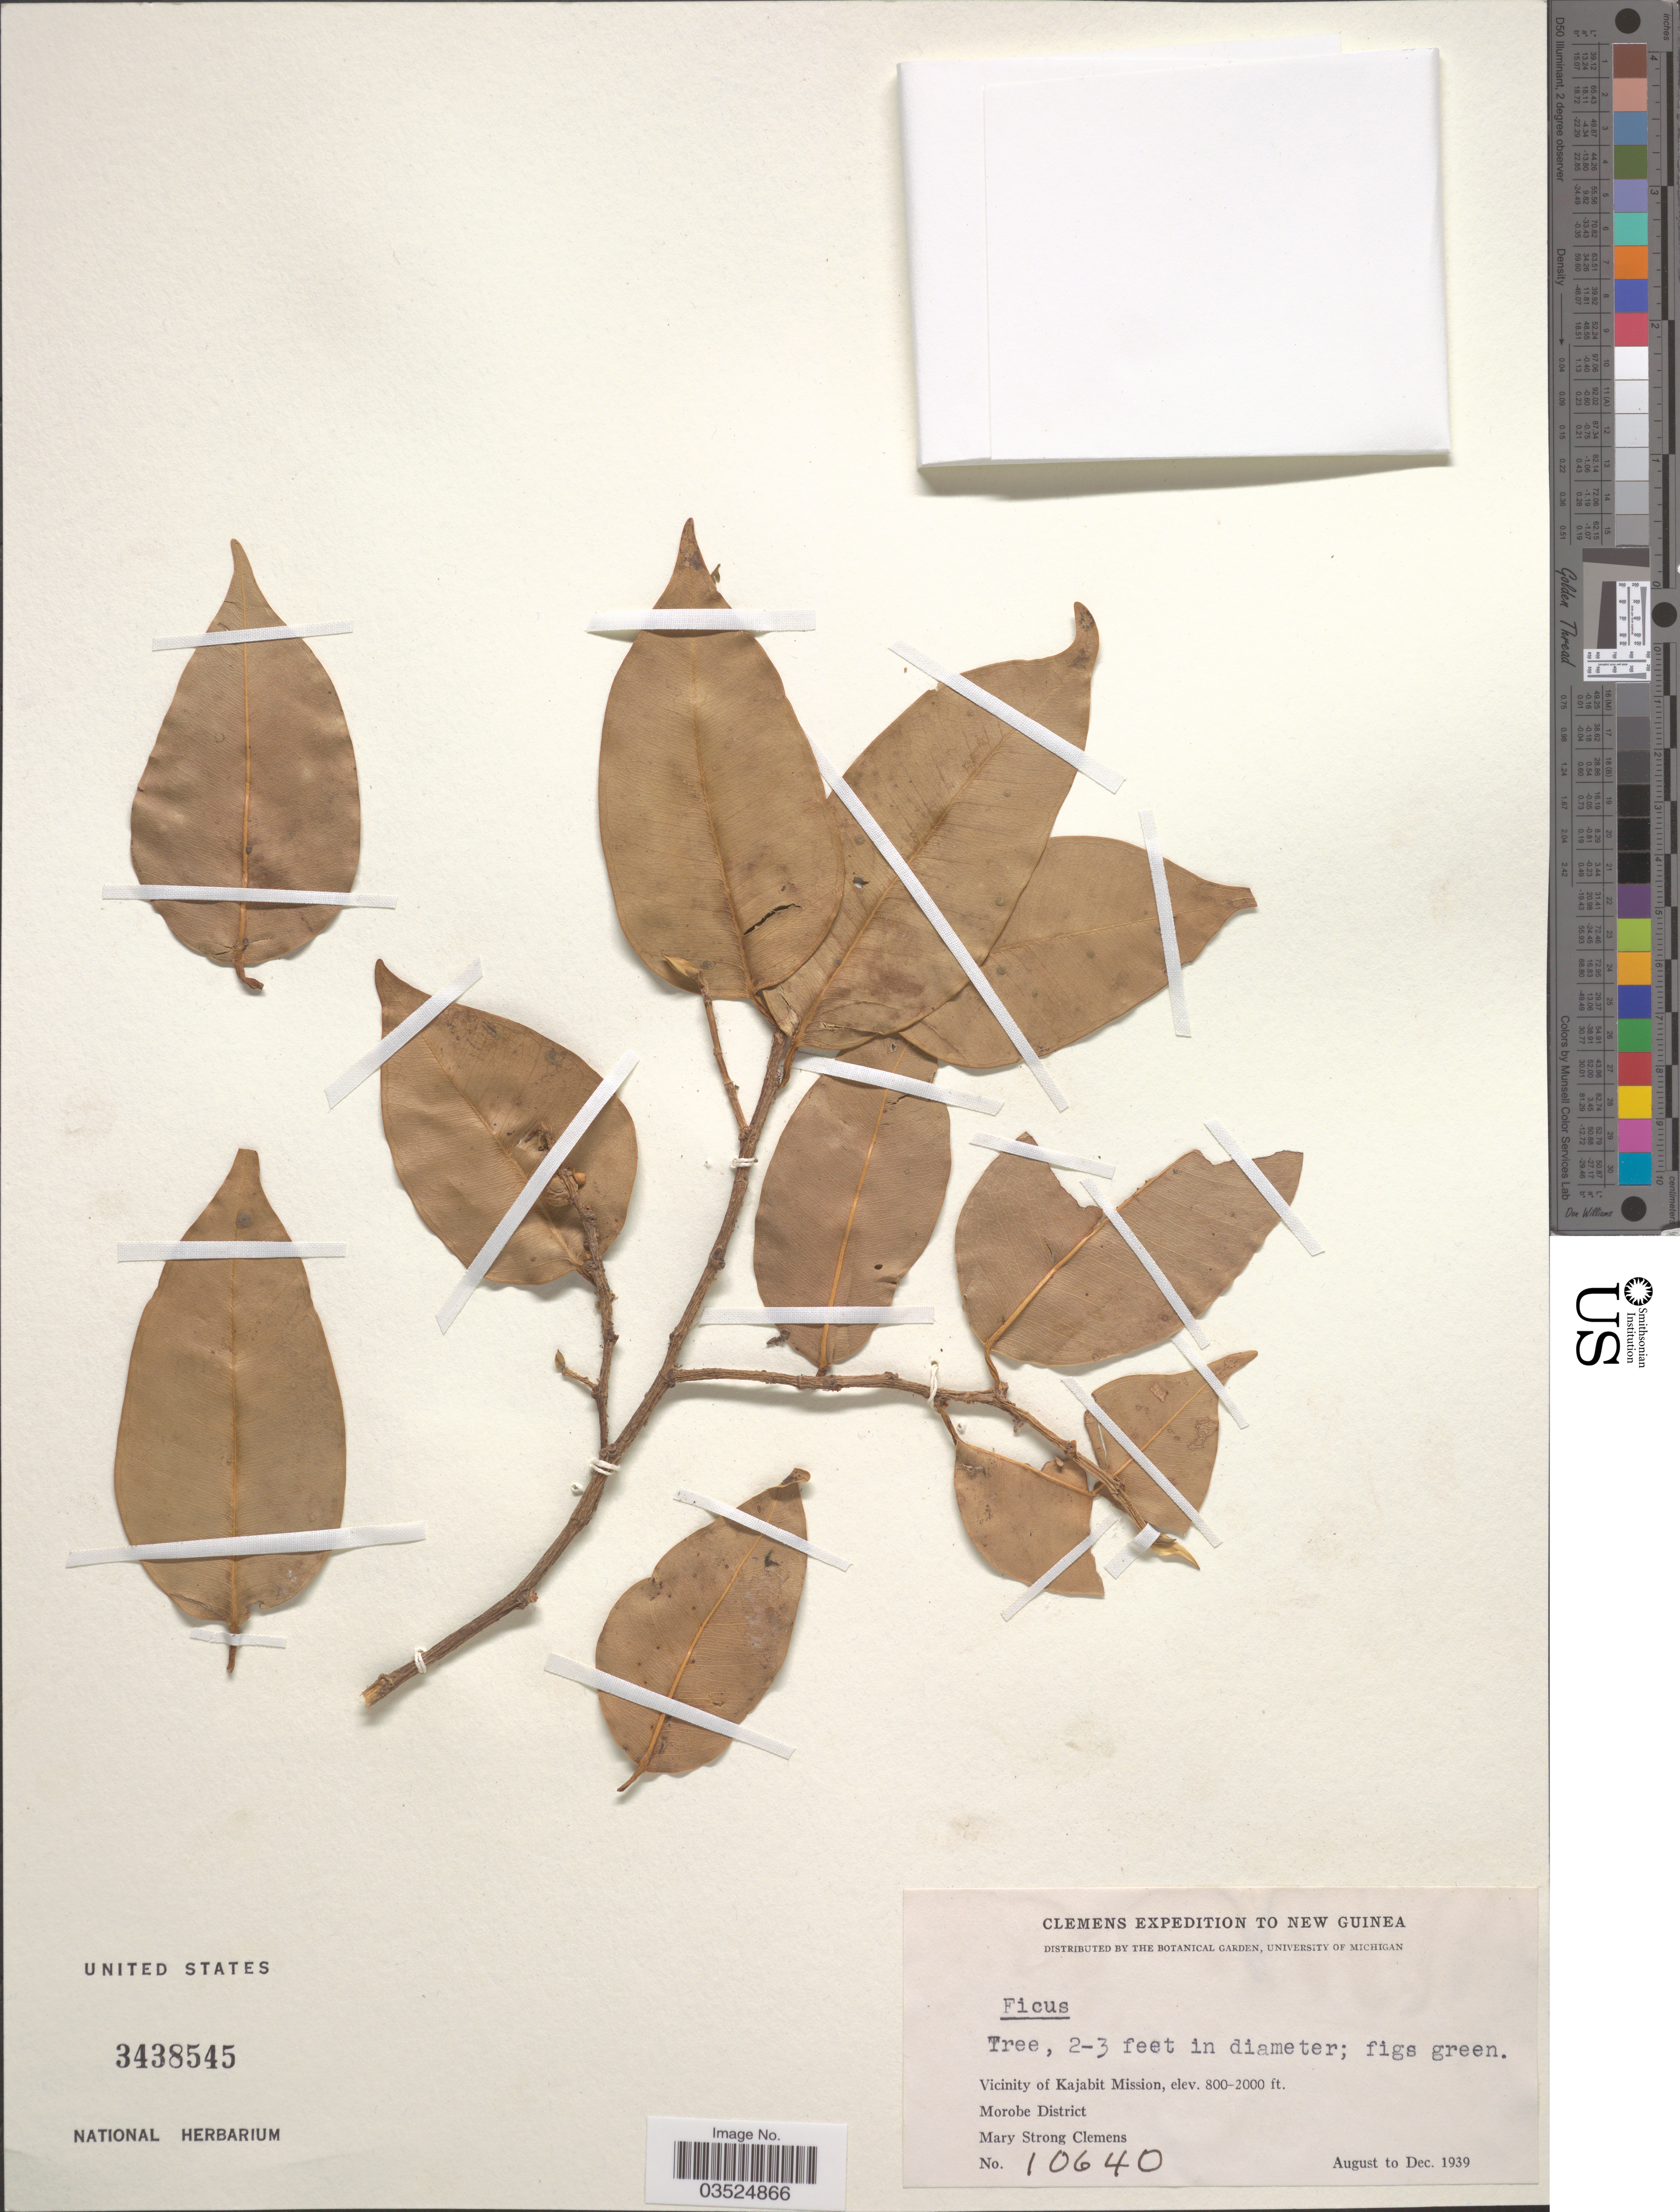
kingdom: Plantae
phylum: Tracheophyta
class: Magnoliopsida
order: Rosales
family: Moraceae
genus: Ficus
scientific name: Ficus sp.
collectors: M. S. Clemens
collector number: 10640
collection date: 1939-08/1939-12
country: Papua New Guinea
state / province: Morobe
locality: New Guinea. Vicinity of Kajabit Mission, Morobe District.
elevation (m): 244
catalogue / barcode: US 3438545